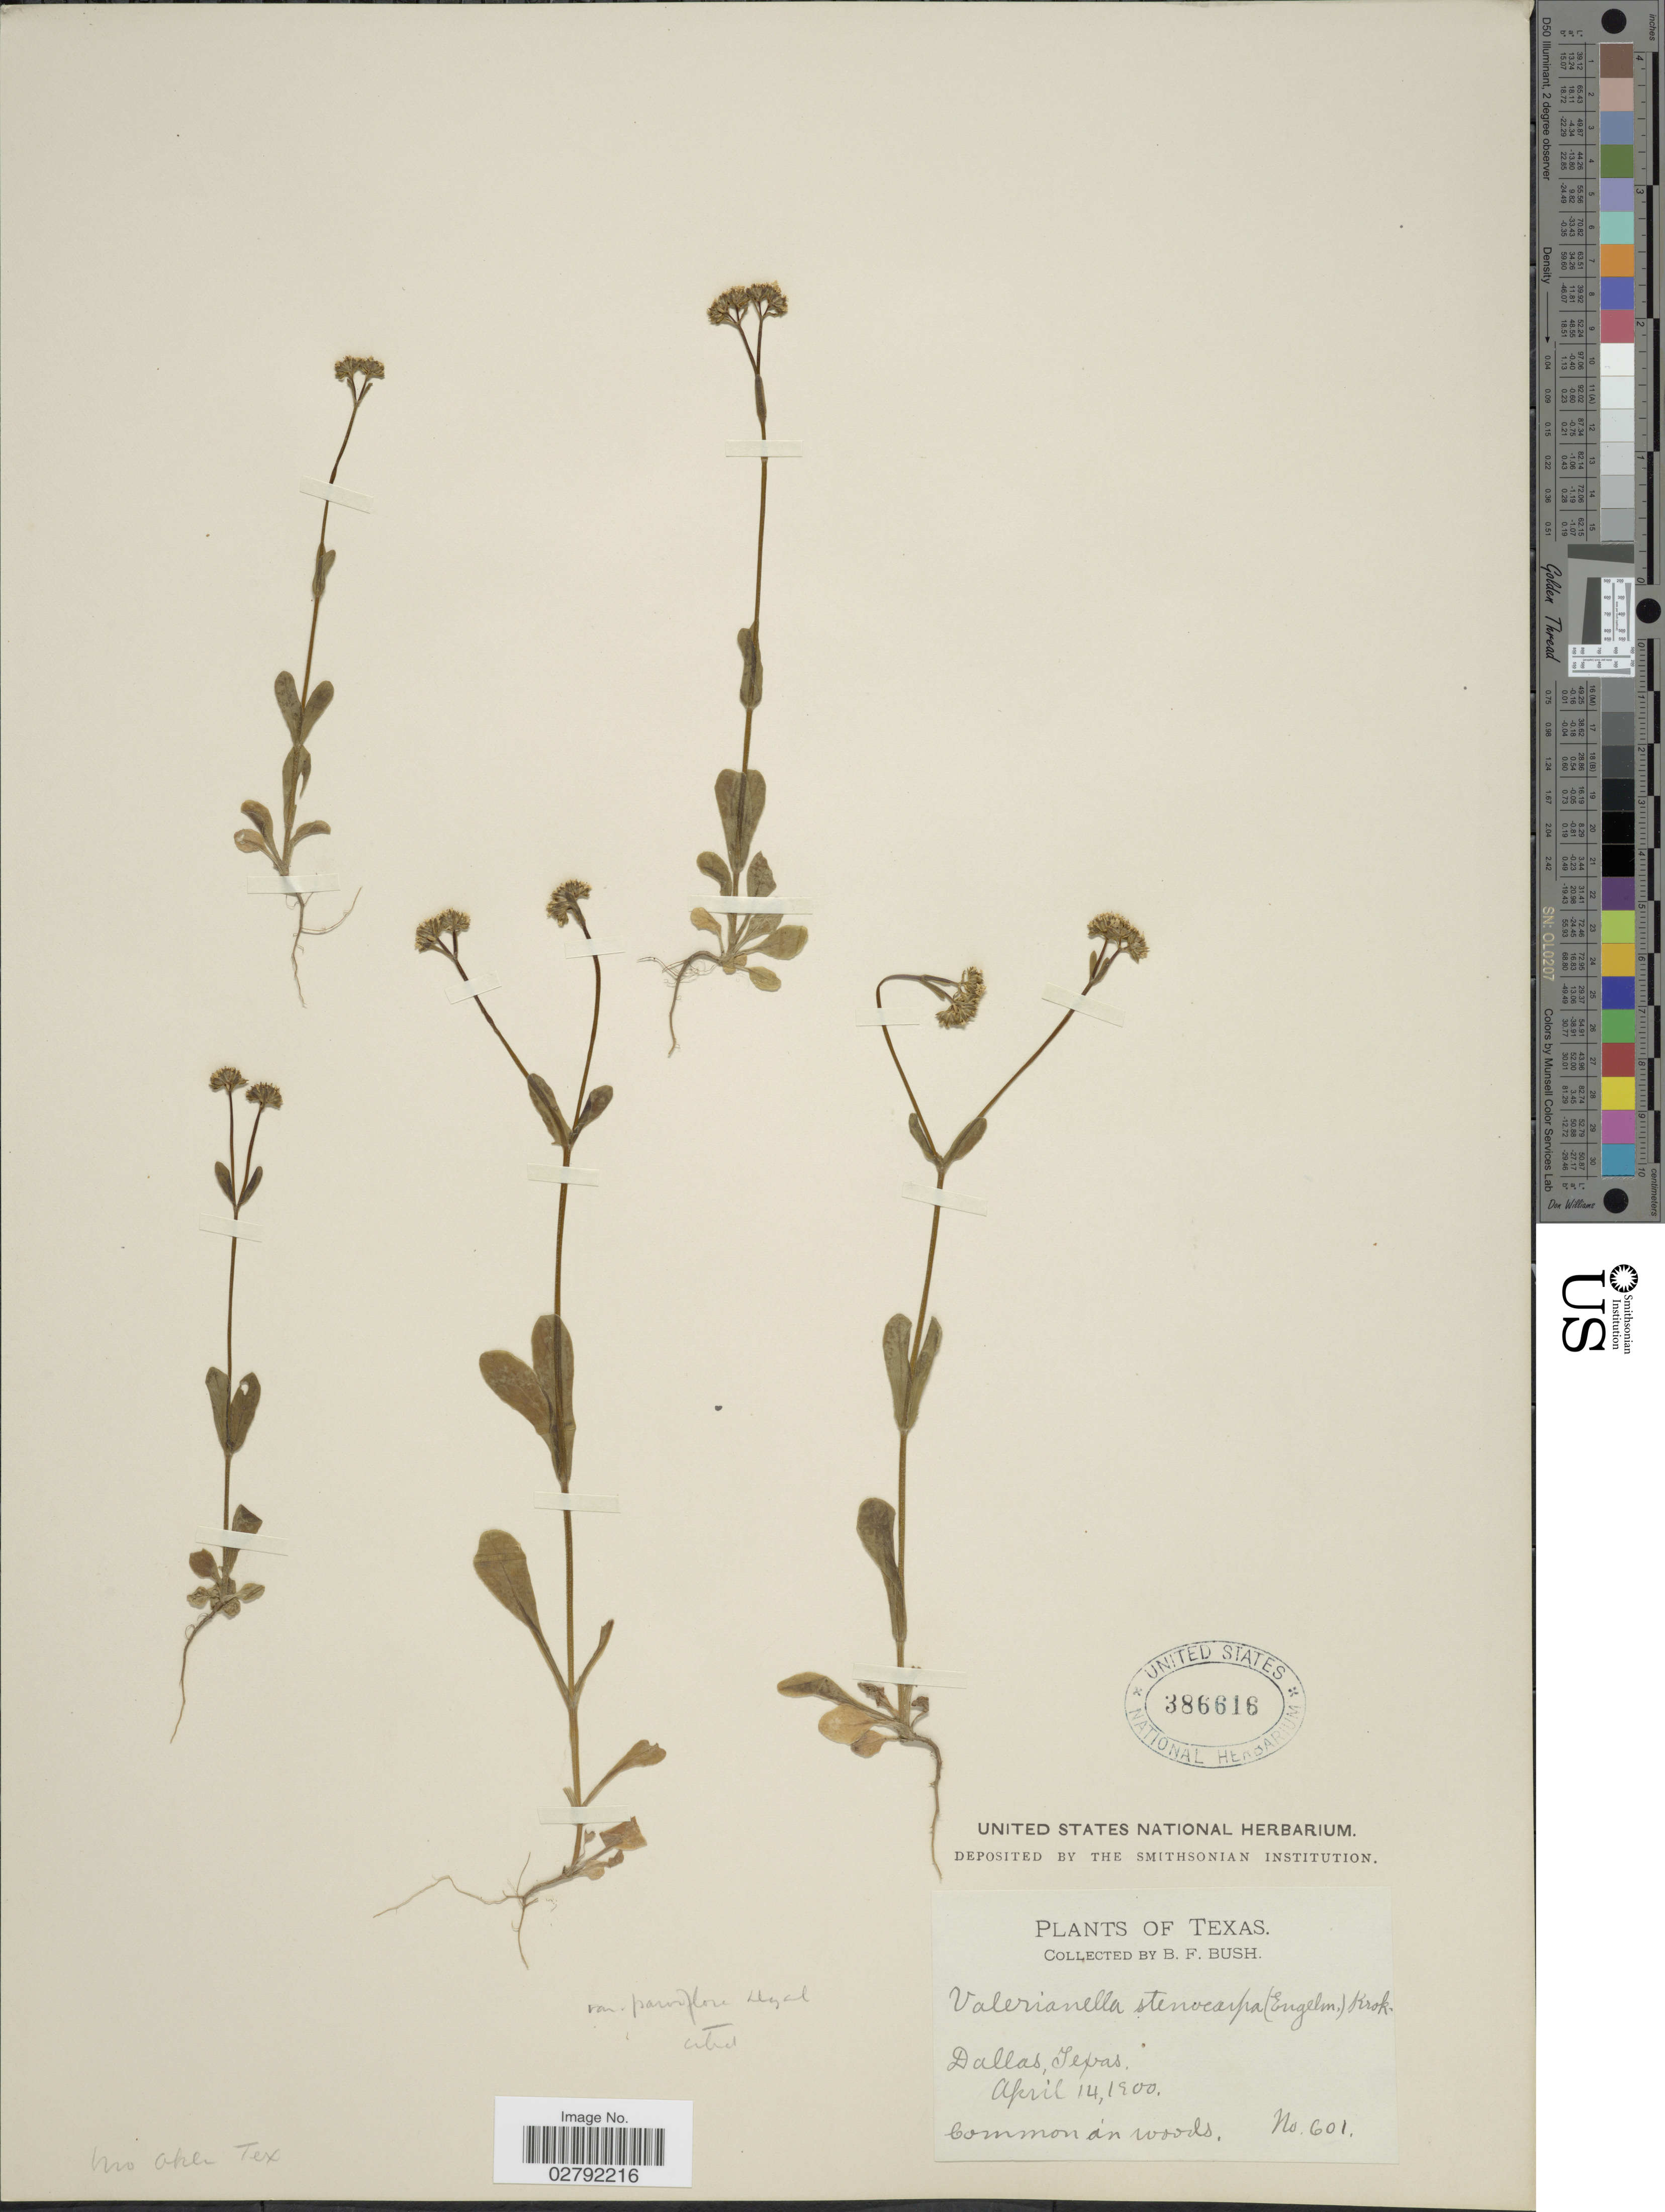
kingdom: Plantae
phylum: Tracheophyta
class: Magnoliopsida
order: Dipsacales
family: Caprifoliaceae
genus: Valerianella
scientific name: Valerianella stenocarpa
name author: (Engelm. ex A. Gray) Krok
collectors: B. F. Bush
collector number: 601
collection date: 1900-04-14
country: United States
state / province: Texas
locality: Dallas.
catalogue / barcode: US 386616